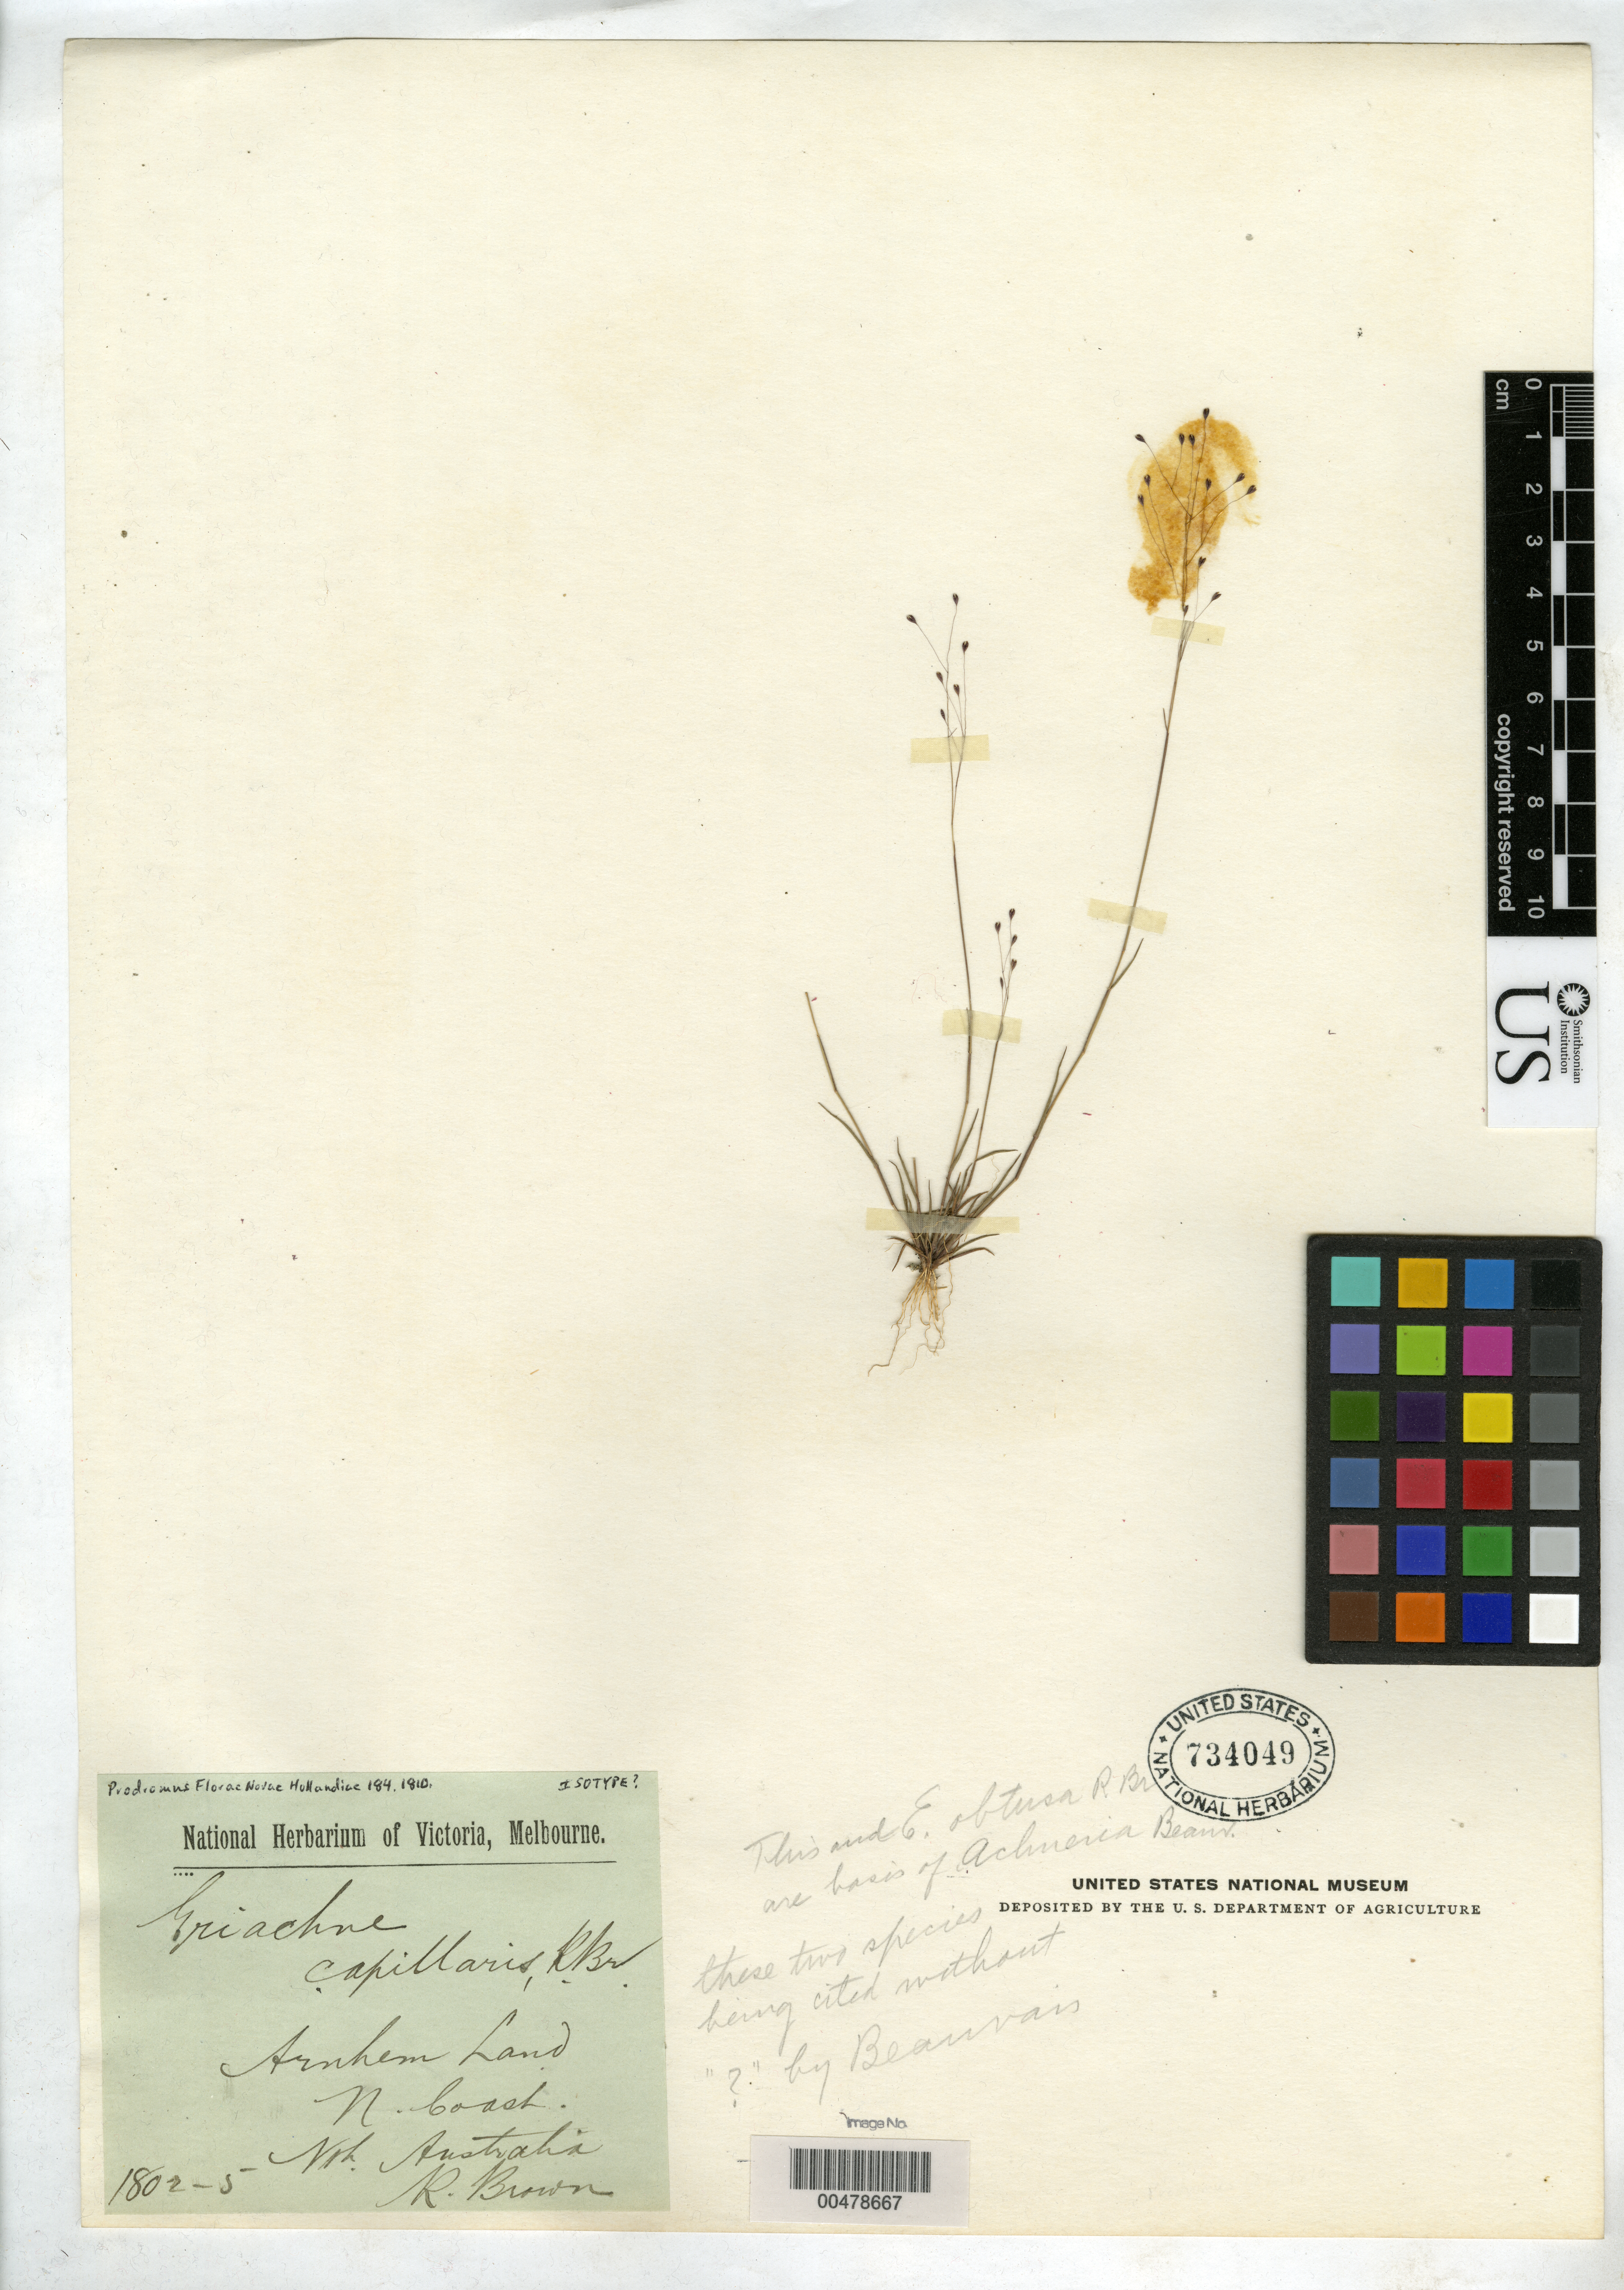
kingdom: Plantae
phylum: Tracheophyta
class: Liliopsida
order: Poales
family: Poaceae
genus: Eriachne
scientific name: Eriachne capillaris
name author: R. Br.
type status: Possible Isotype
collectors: W. T. Aiton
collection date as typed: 1802 to -- --- 1805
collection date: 1802/1805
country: Australia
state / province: Northern Territory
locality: Arnhem Land, N coast.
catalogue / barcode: US 734049